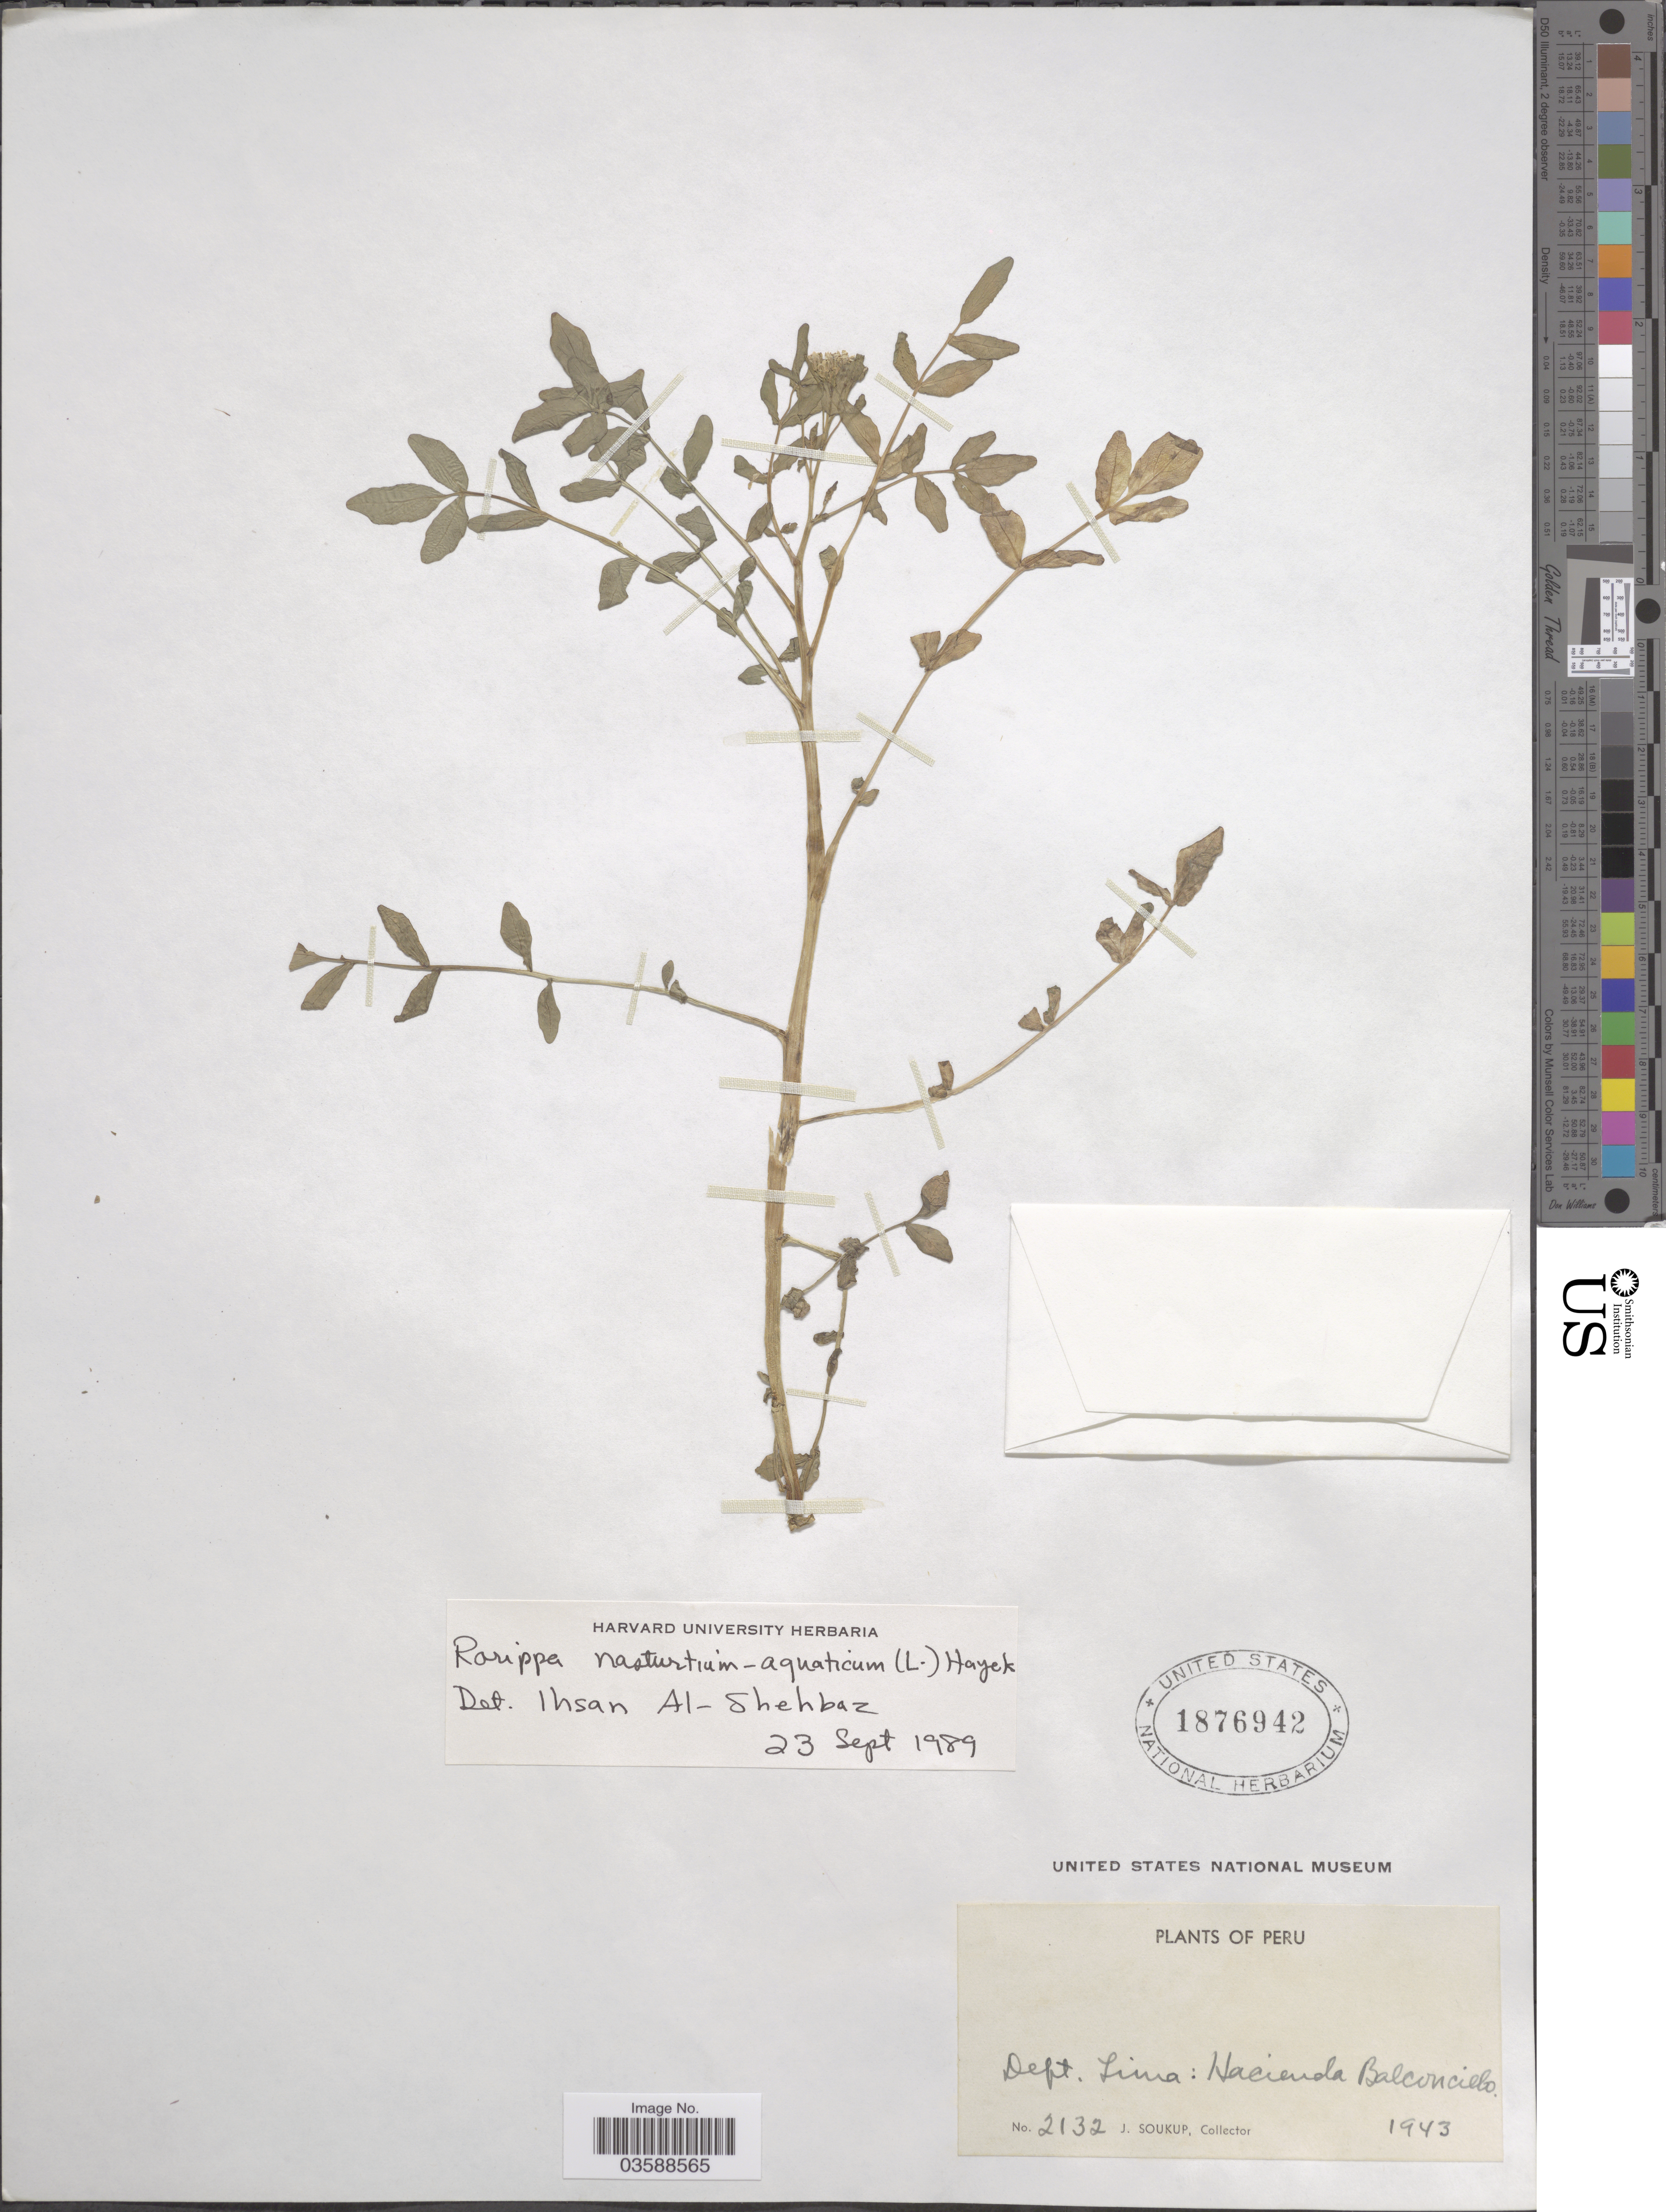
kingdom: Plantae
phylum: Tracheophyta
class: Magnoliopsida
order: Brassicales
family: Brassicaceae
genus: Nasturtium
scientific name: Nasturtium officinale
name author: R. Br.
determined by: Strong, M. T., (US), Smithsonian Institution - National Museum of Natural History (UNITED STATES)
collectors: J. Soukup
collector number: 2132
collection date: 1943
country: Peru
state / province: Lima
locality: Dept. Lima: Hacienda Balconcillo.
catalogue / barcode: US 1876942